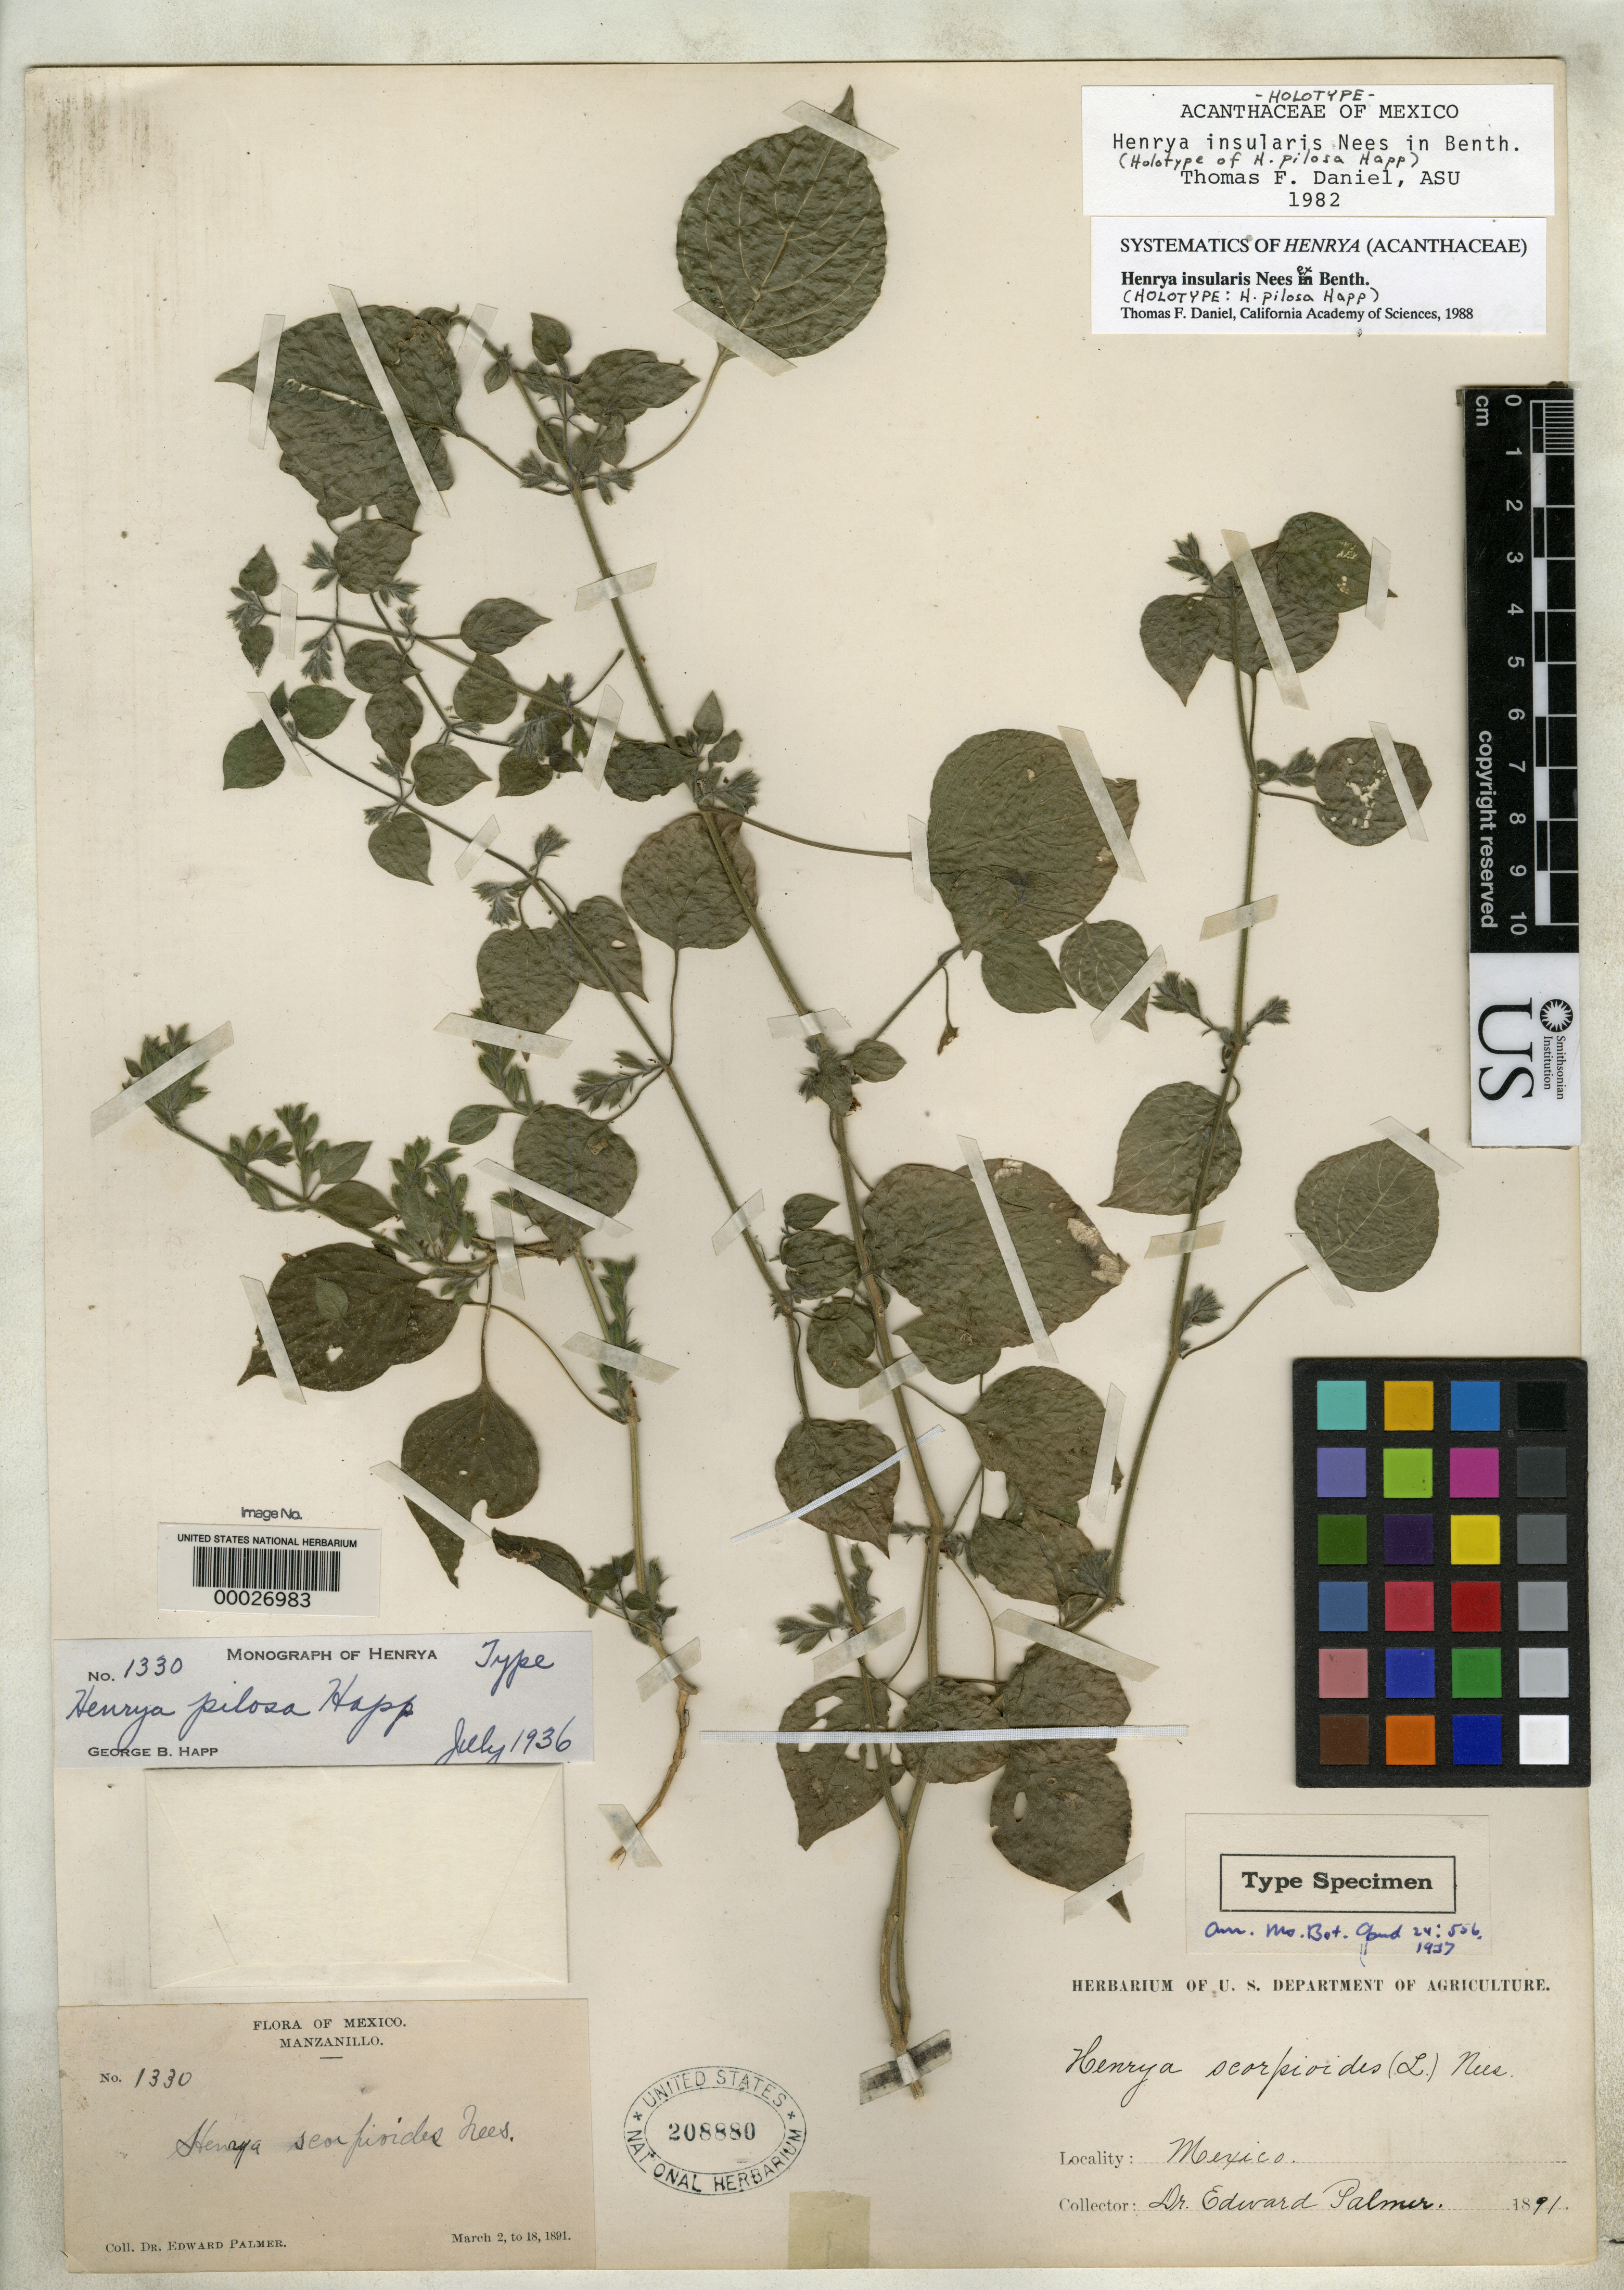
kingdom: Plantae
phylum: Tracheophyta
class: Magnoliopsida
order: Lamiales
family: Acanthaceae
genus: Henrya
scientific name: Henrya pilosa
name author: Happ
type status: Holotype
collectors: E. Palmer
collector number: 1330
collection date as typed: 02 Mar 1891 to 18 Mar 1891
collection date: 1891-03-02/1891-03-18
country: Mexico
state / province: Colima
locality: Near Manzanillo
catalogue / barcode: US 208880